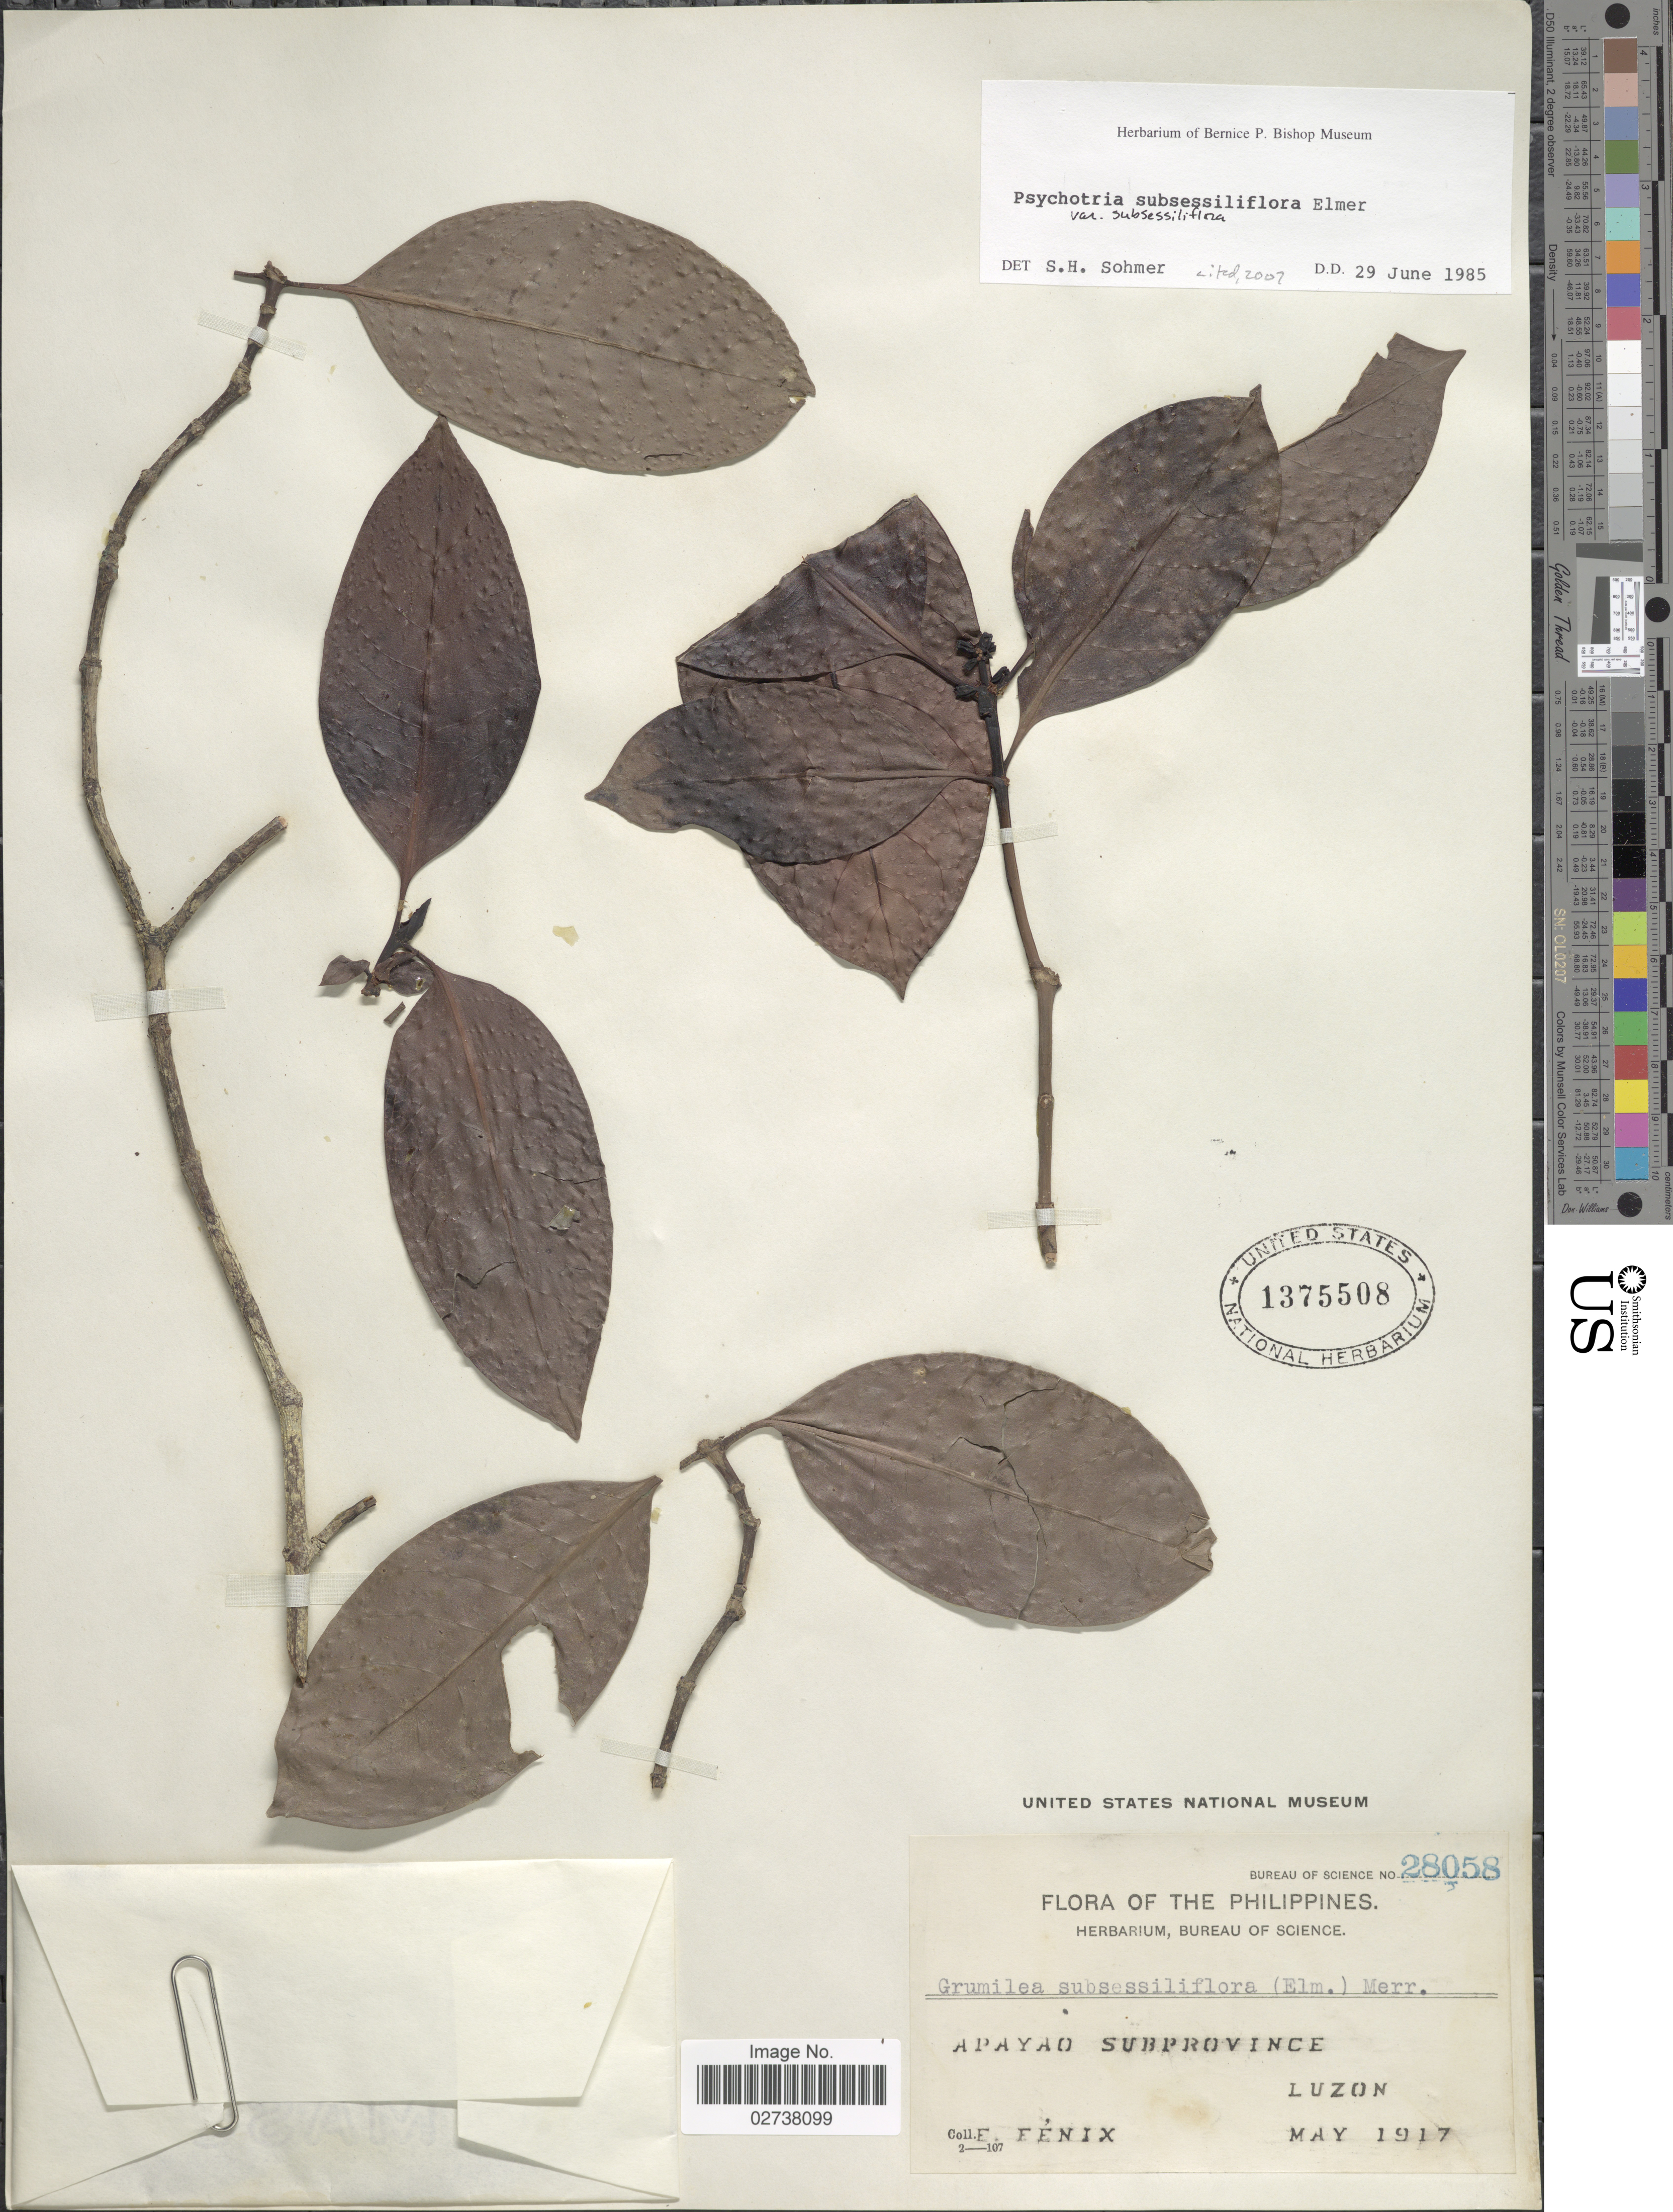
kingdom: Plantae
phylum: Tracheophyta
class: Magnoliopsida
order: Gentianales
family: Rubiaceae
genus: Psychotria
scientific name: Psychotria subsessiliflora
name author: Elmer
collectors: E. Fénix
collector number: Bureau of Science 28058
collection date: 1917-05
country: Philippines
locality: Apayao Suprovince, Luzon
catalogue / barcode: US 1375508